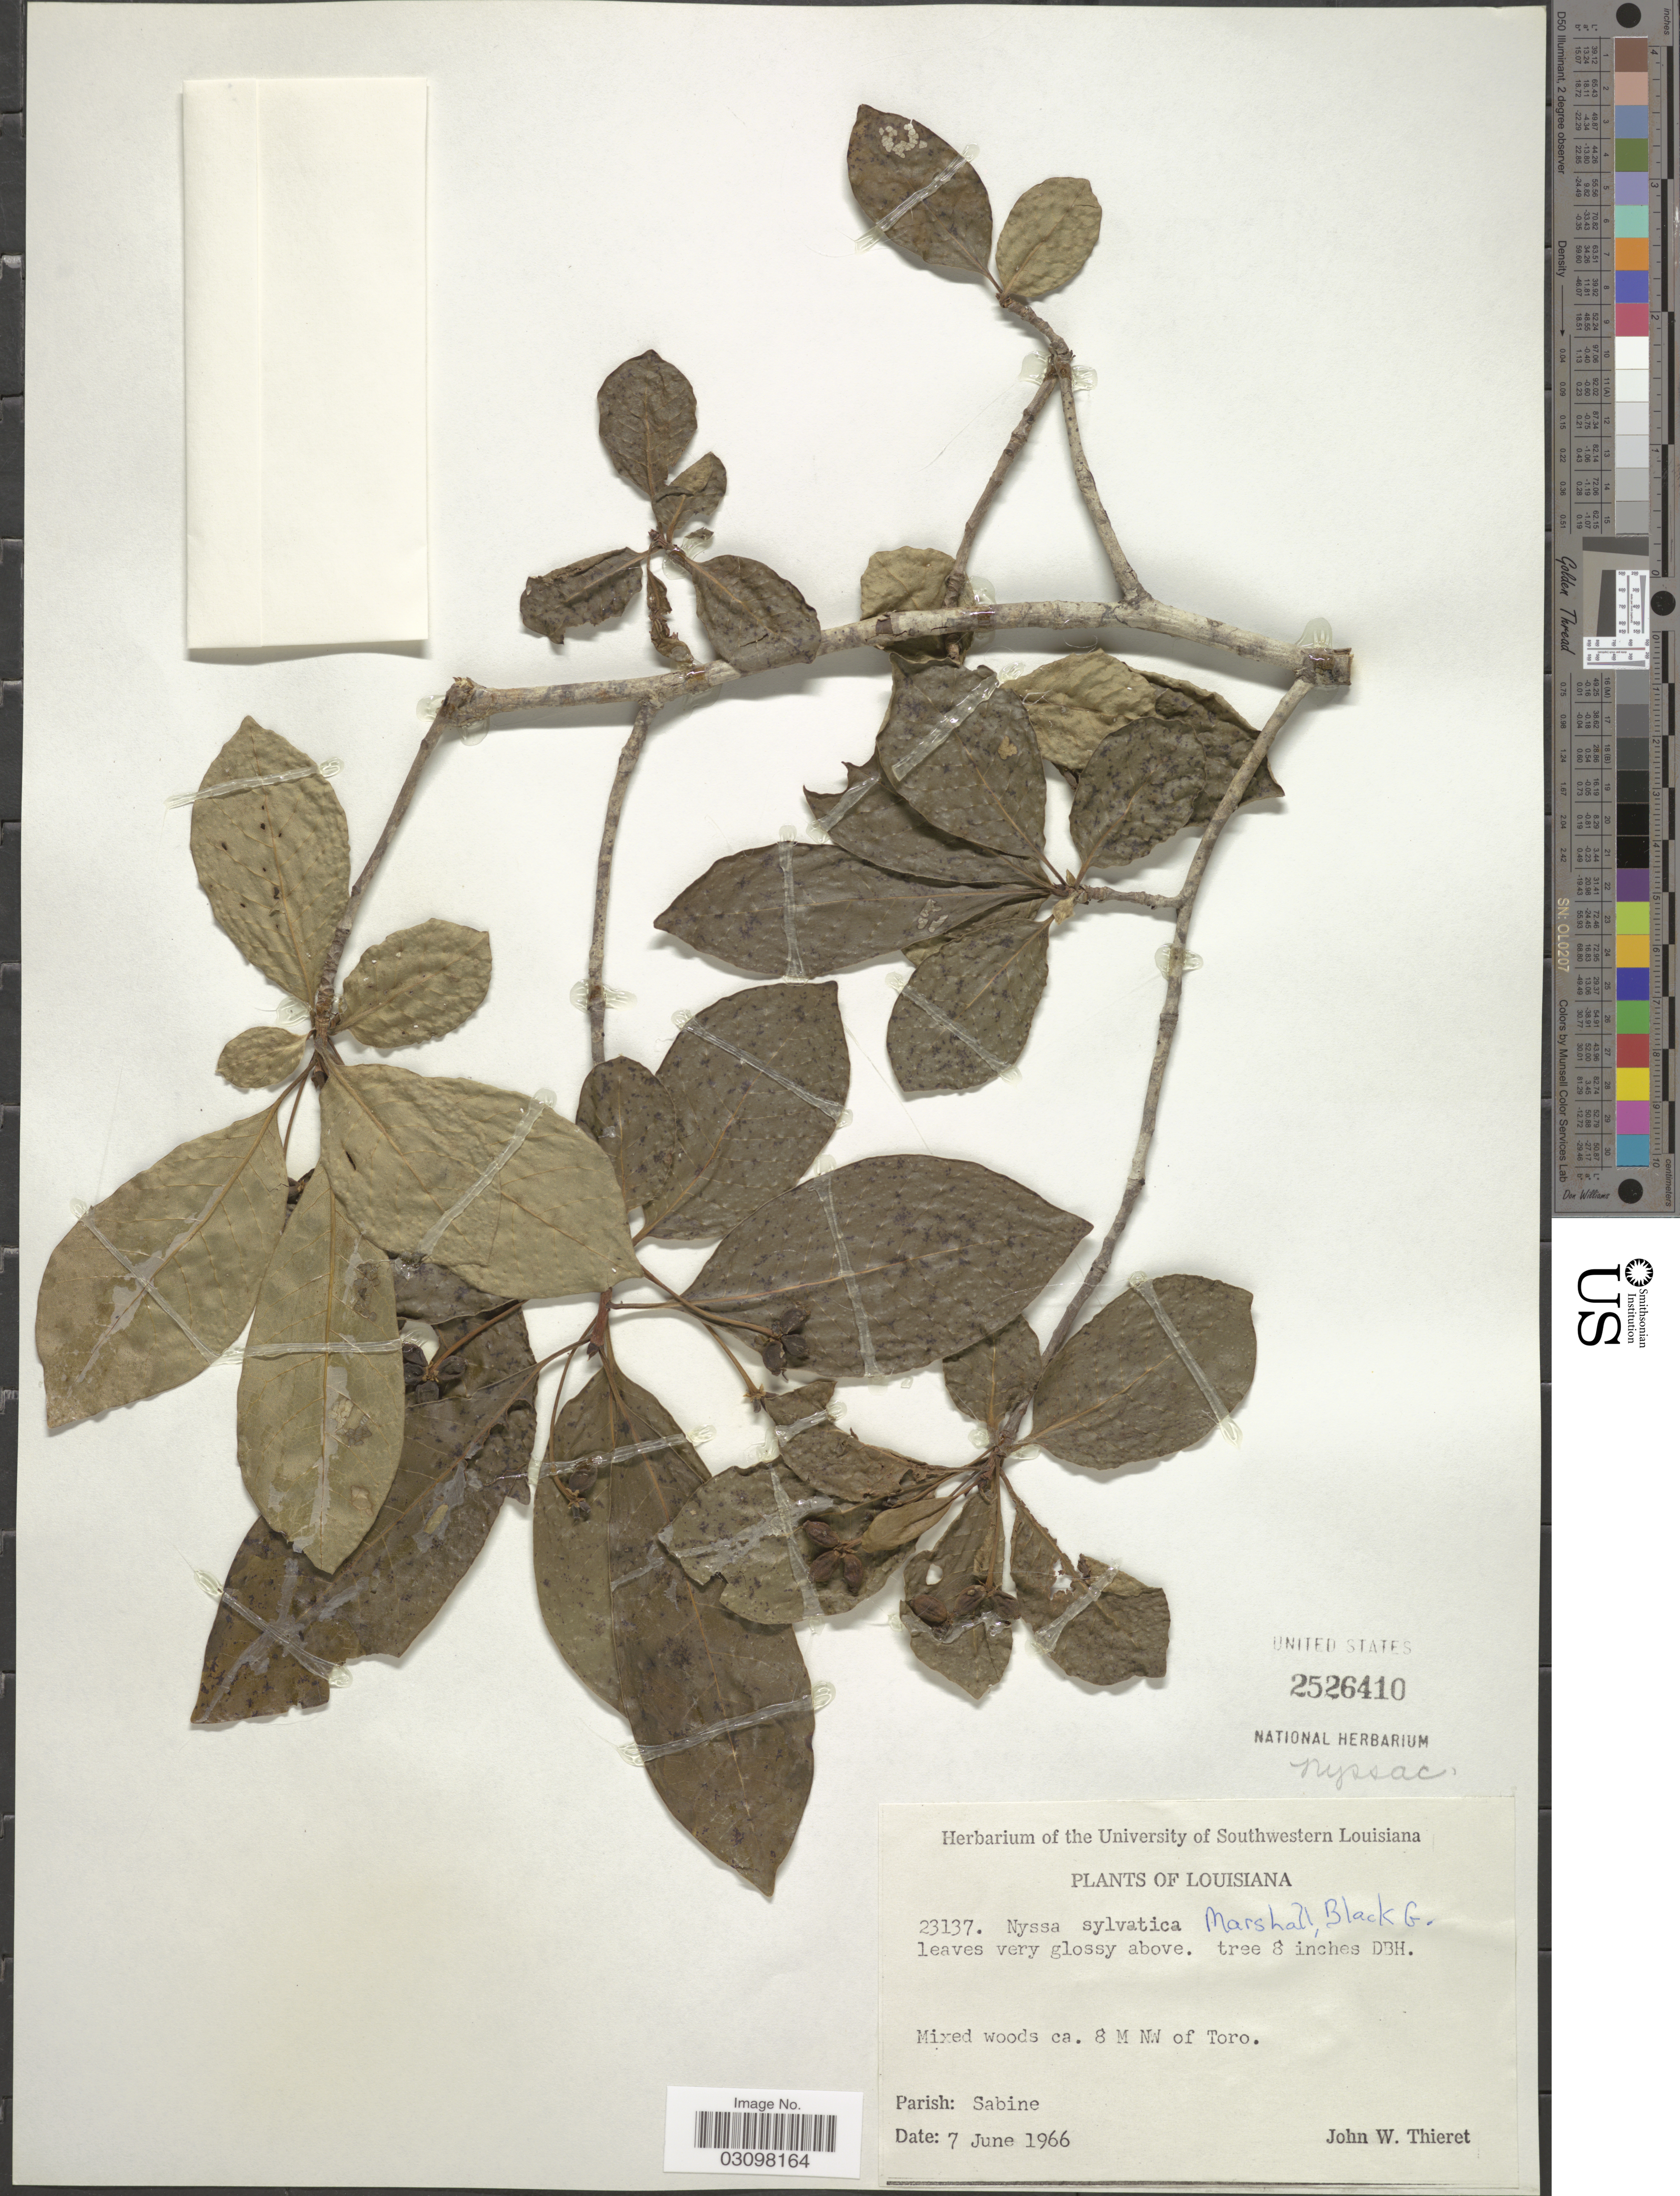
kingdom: Plantae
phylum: Tracheophyta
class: Magnoliopsida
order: Cornales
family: Nyssaceae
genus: Nyssa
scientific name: Nyssa sylvatica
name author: Marshall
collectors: J. W. Thieret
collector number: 23137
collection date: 1966-06-07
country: United States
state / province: Louisiana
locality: Mixed woods ca. 8 M NW of Toro. Parish: Sabine.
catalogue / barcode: US 2526410